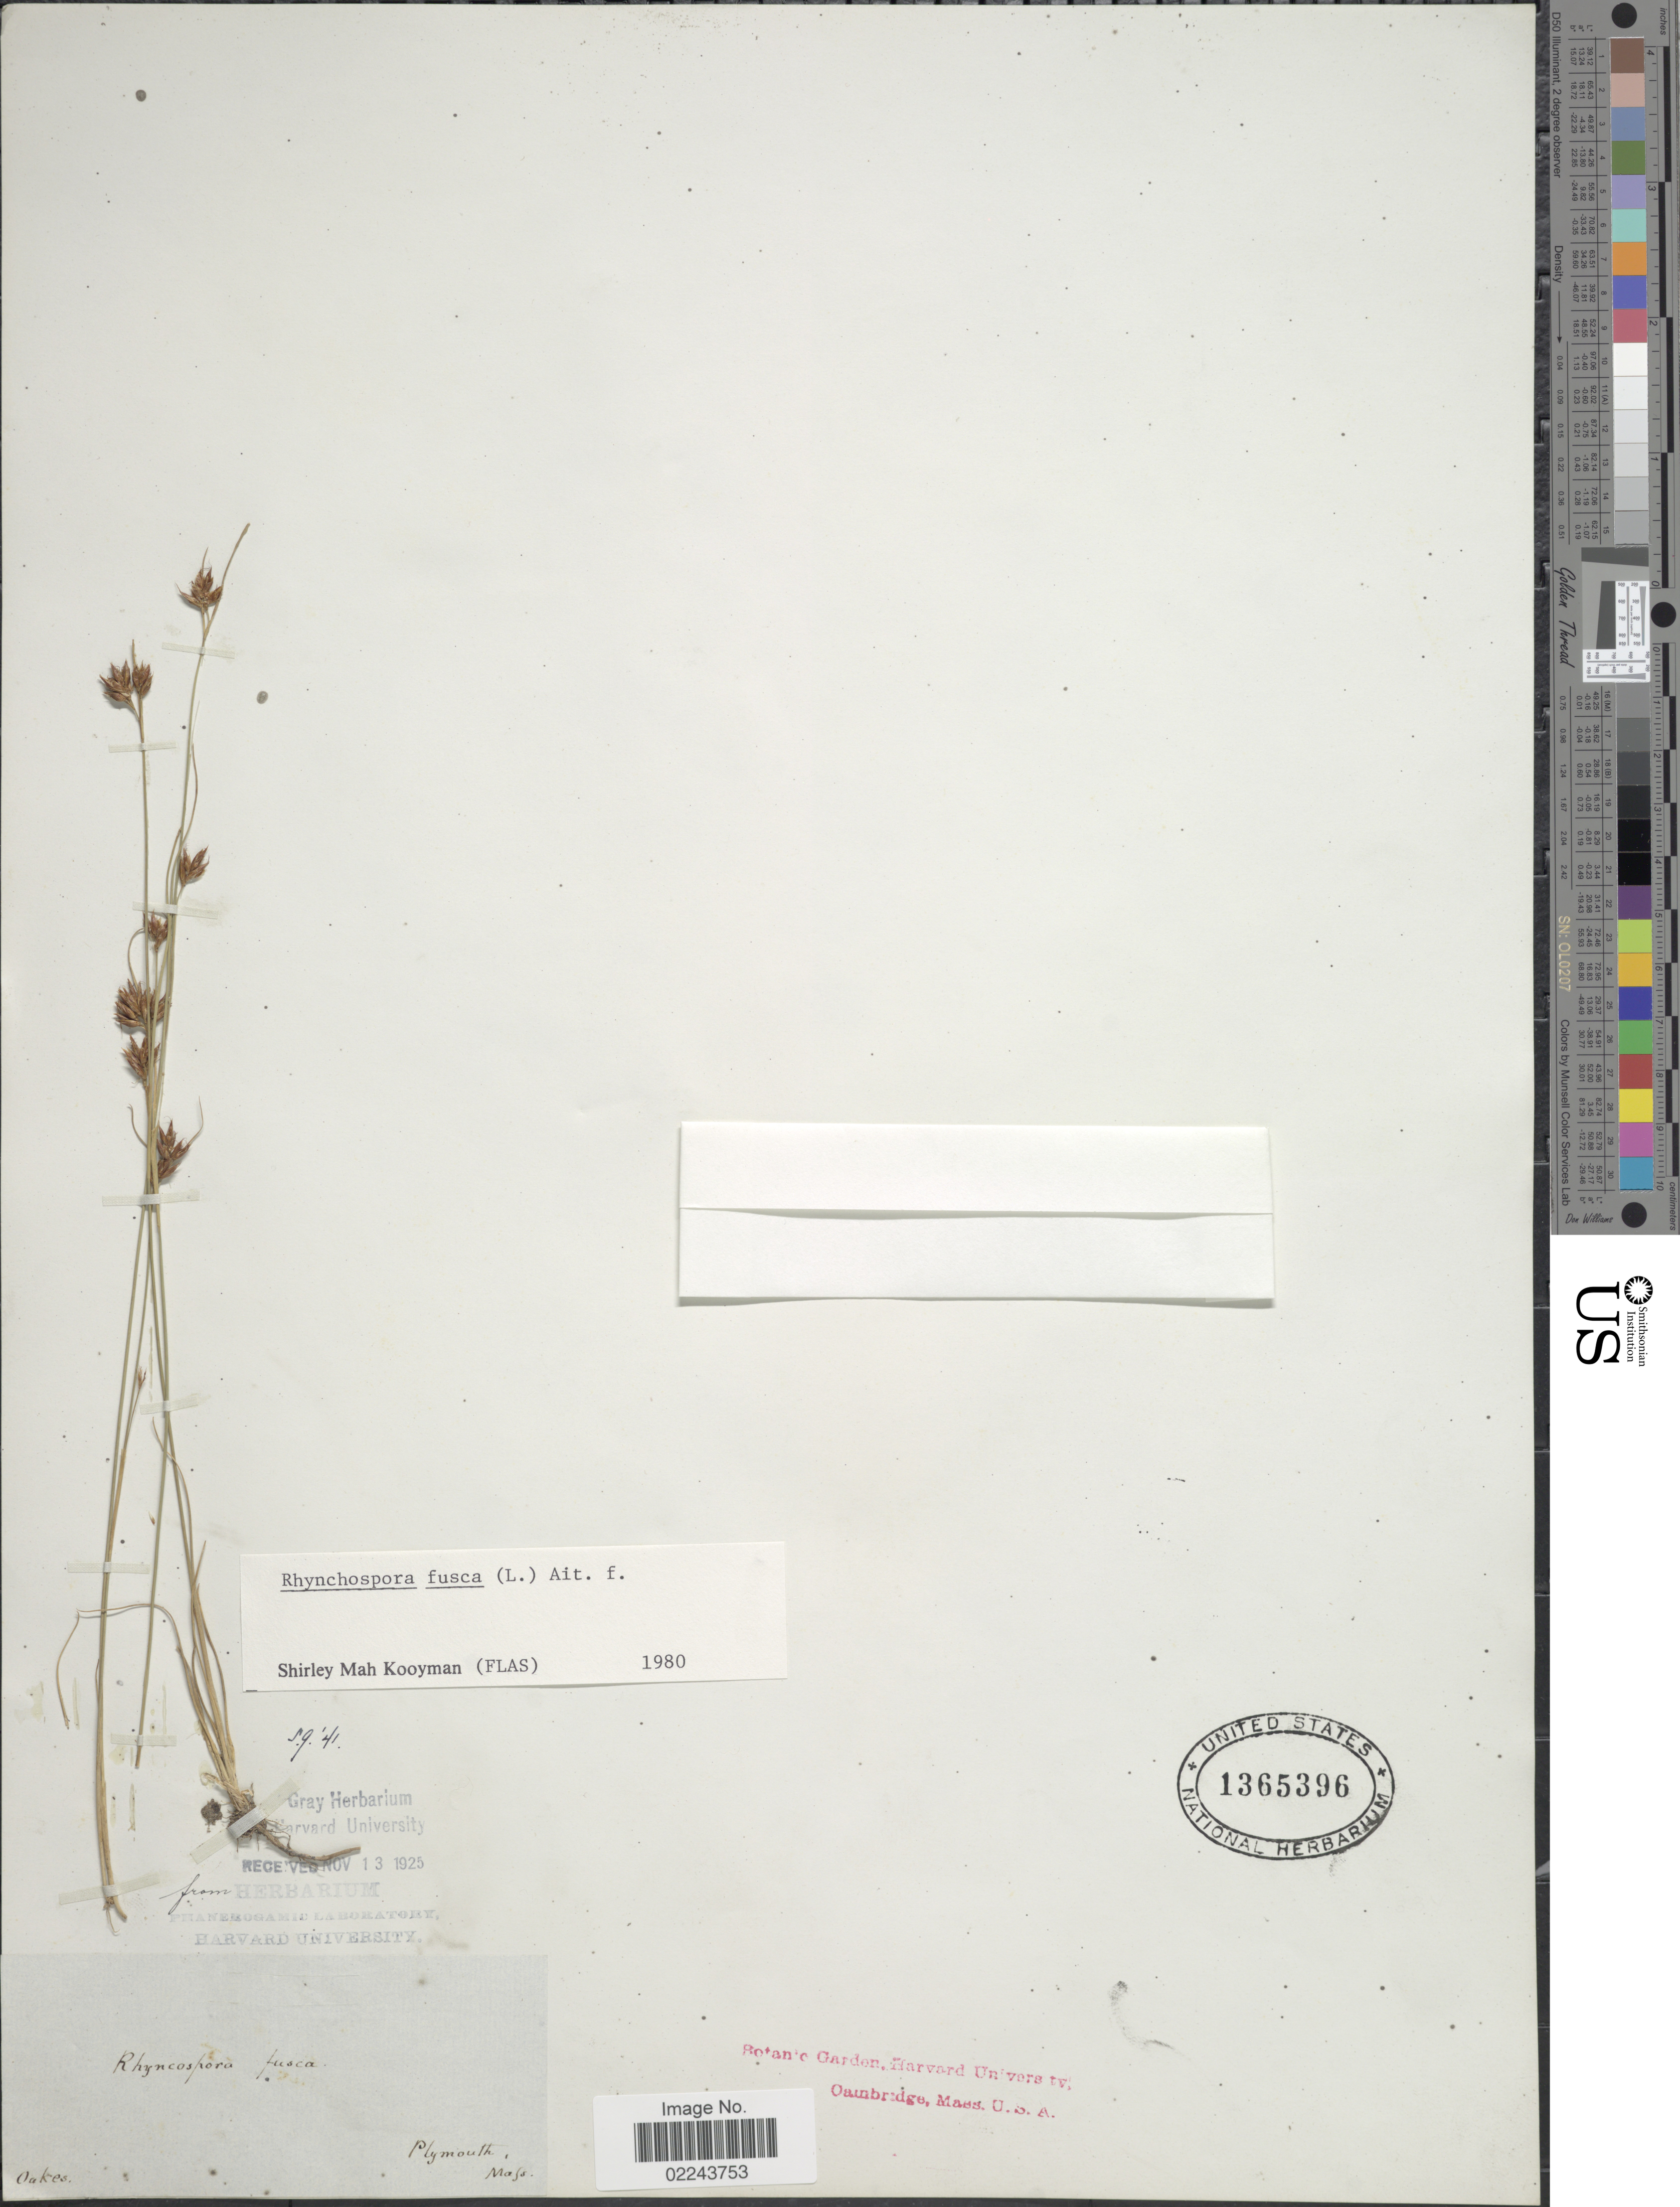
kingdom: Plantae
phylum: Tracheophyta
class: Liliopsida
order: Poales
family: Cyperaceae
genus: Rhynchospora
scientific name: Rhynchospora fusca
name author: (L.) W.T. Aiton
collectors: -. Oakes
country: United States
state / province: Massachusetts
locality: Plymouth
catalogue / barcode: US 1365396